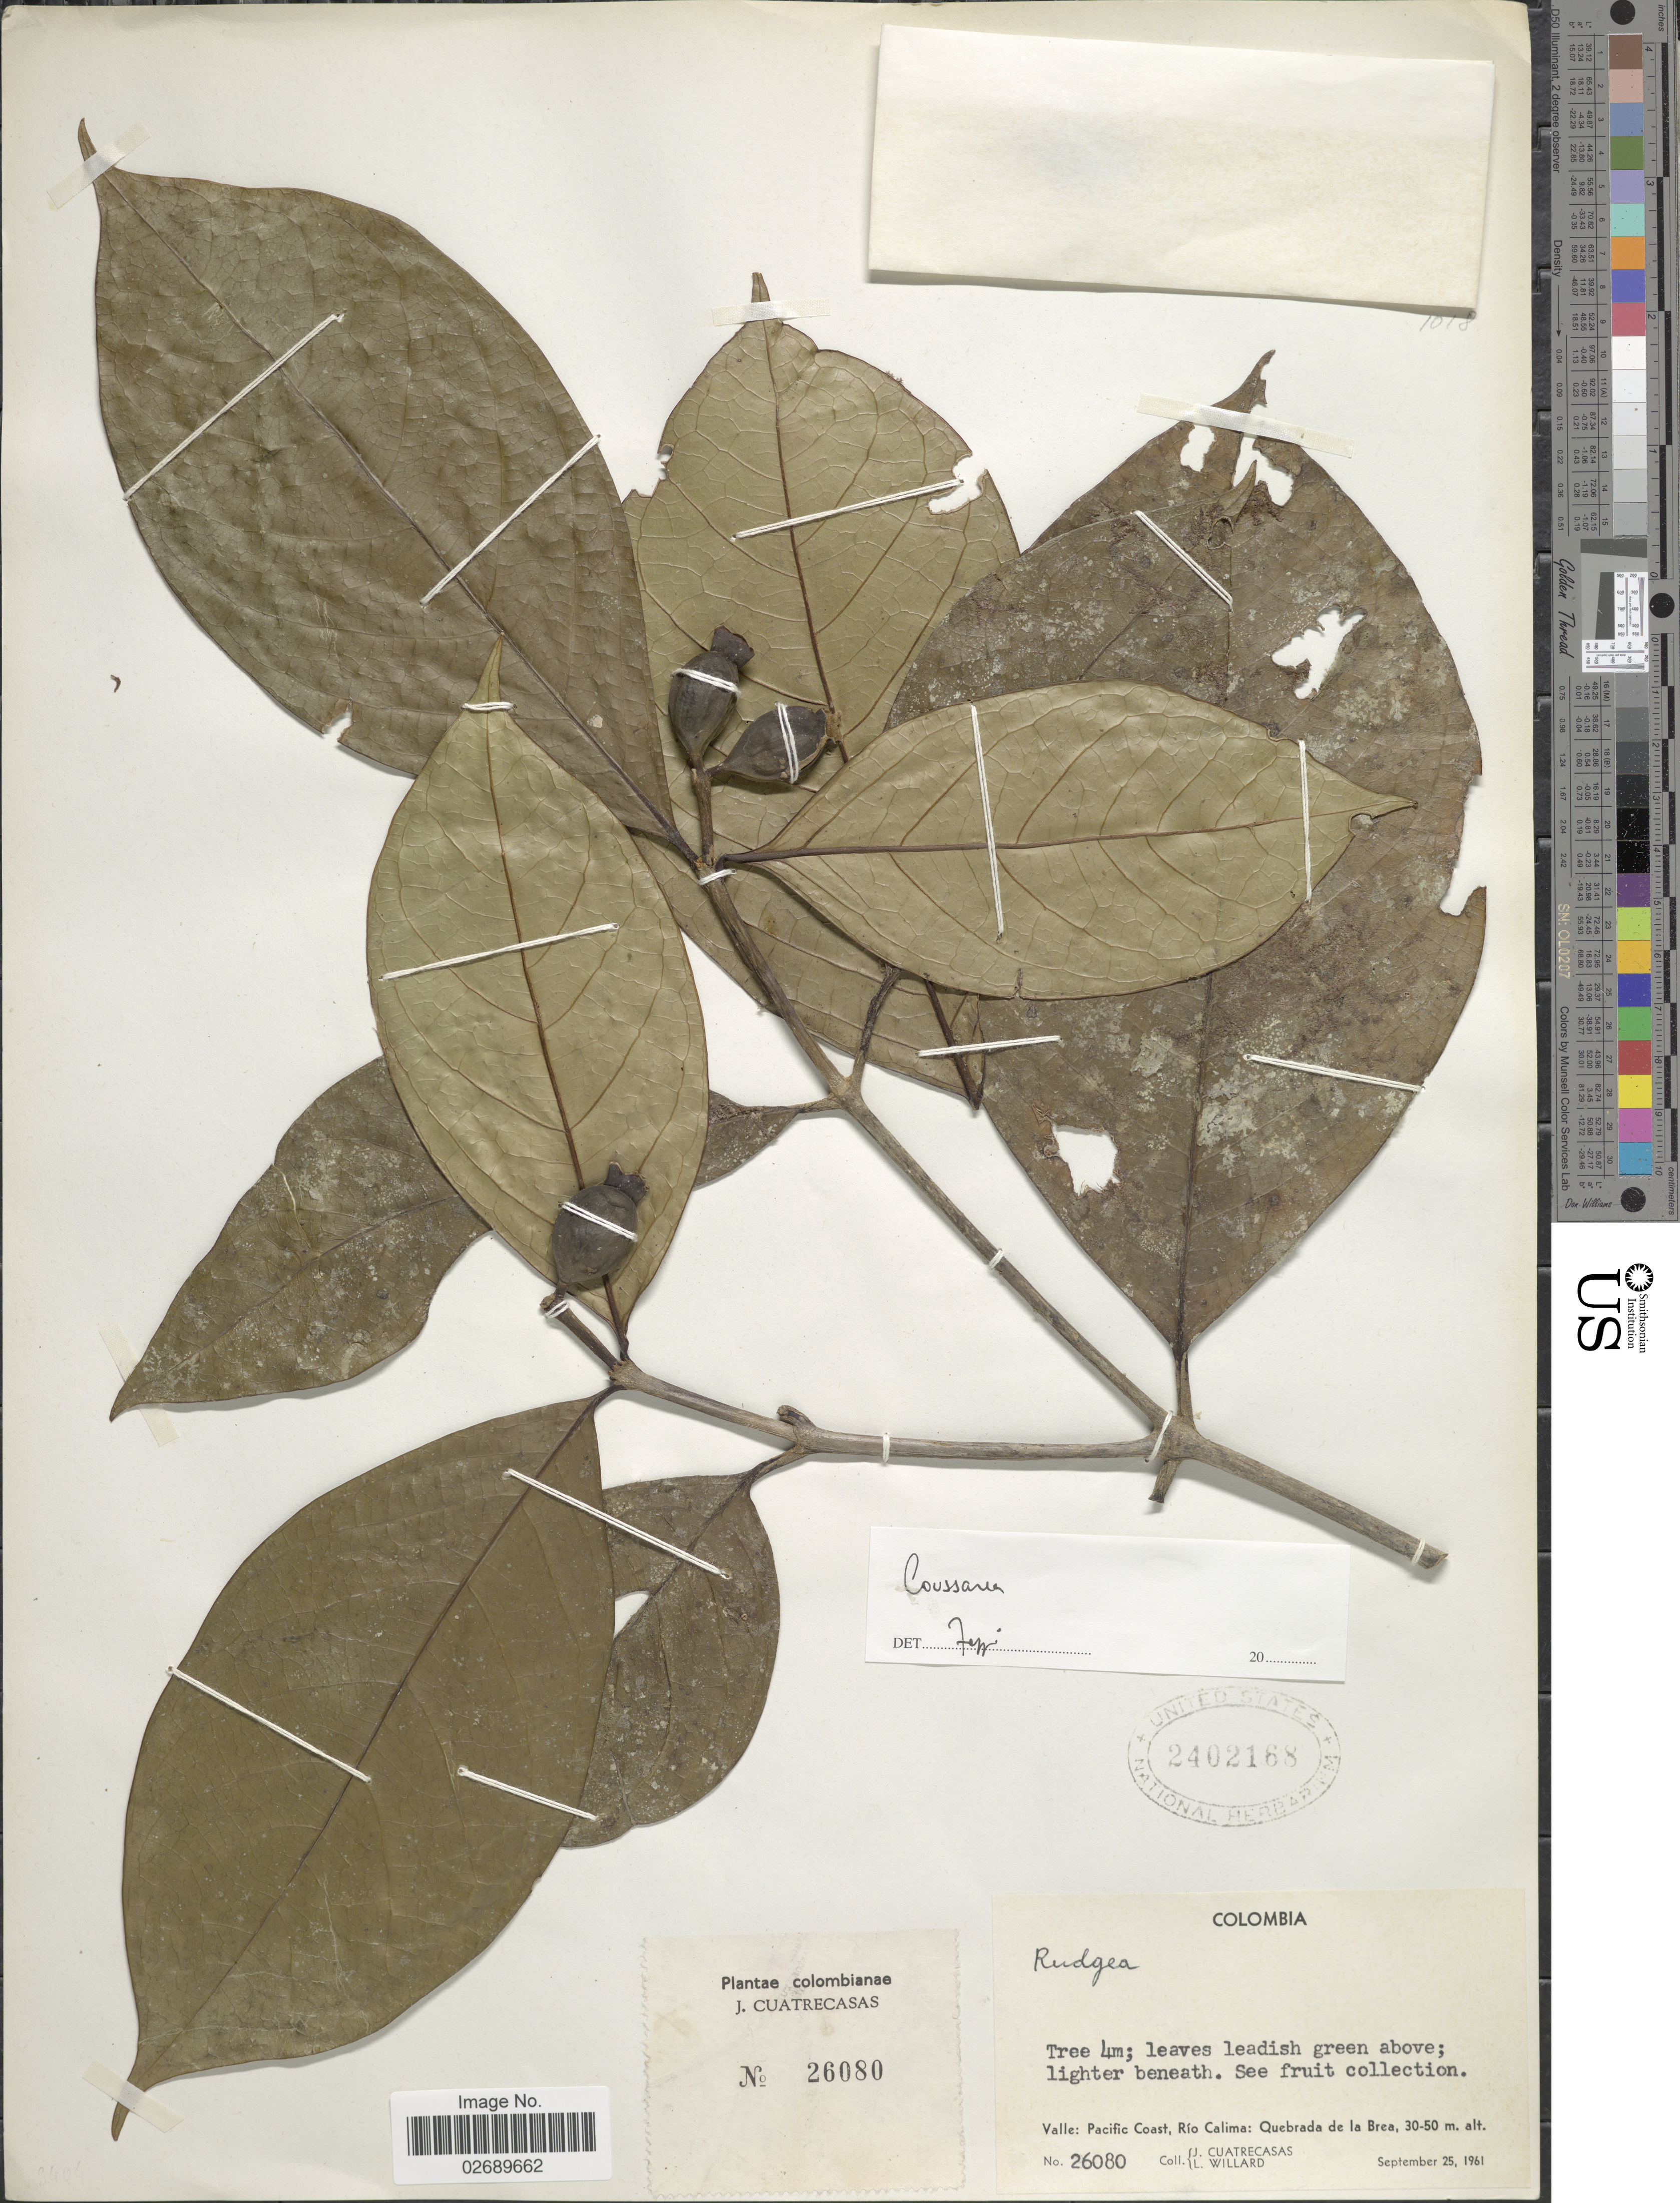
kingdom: Plantae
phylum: Tracheophyta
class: Magnoliopsida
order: Gentianales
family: Rubiaceae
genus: Coussarea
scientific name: Coussarea sp.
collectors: J. Cuatrecasas & L. Willard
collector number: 26080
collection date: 1961-09-25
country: Colombia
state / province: Valle del Cauca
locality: Valle: Pacific Coast, Rio Calima: Quebrada de la Brea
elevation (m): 30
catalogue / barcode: US 2402168